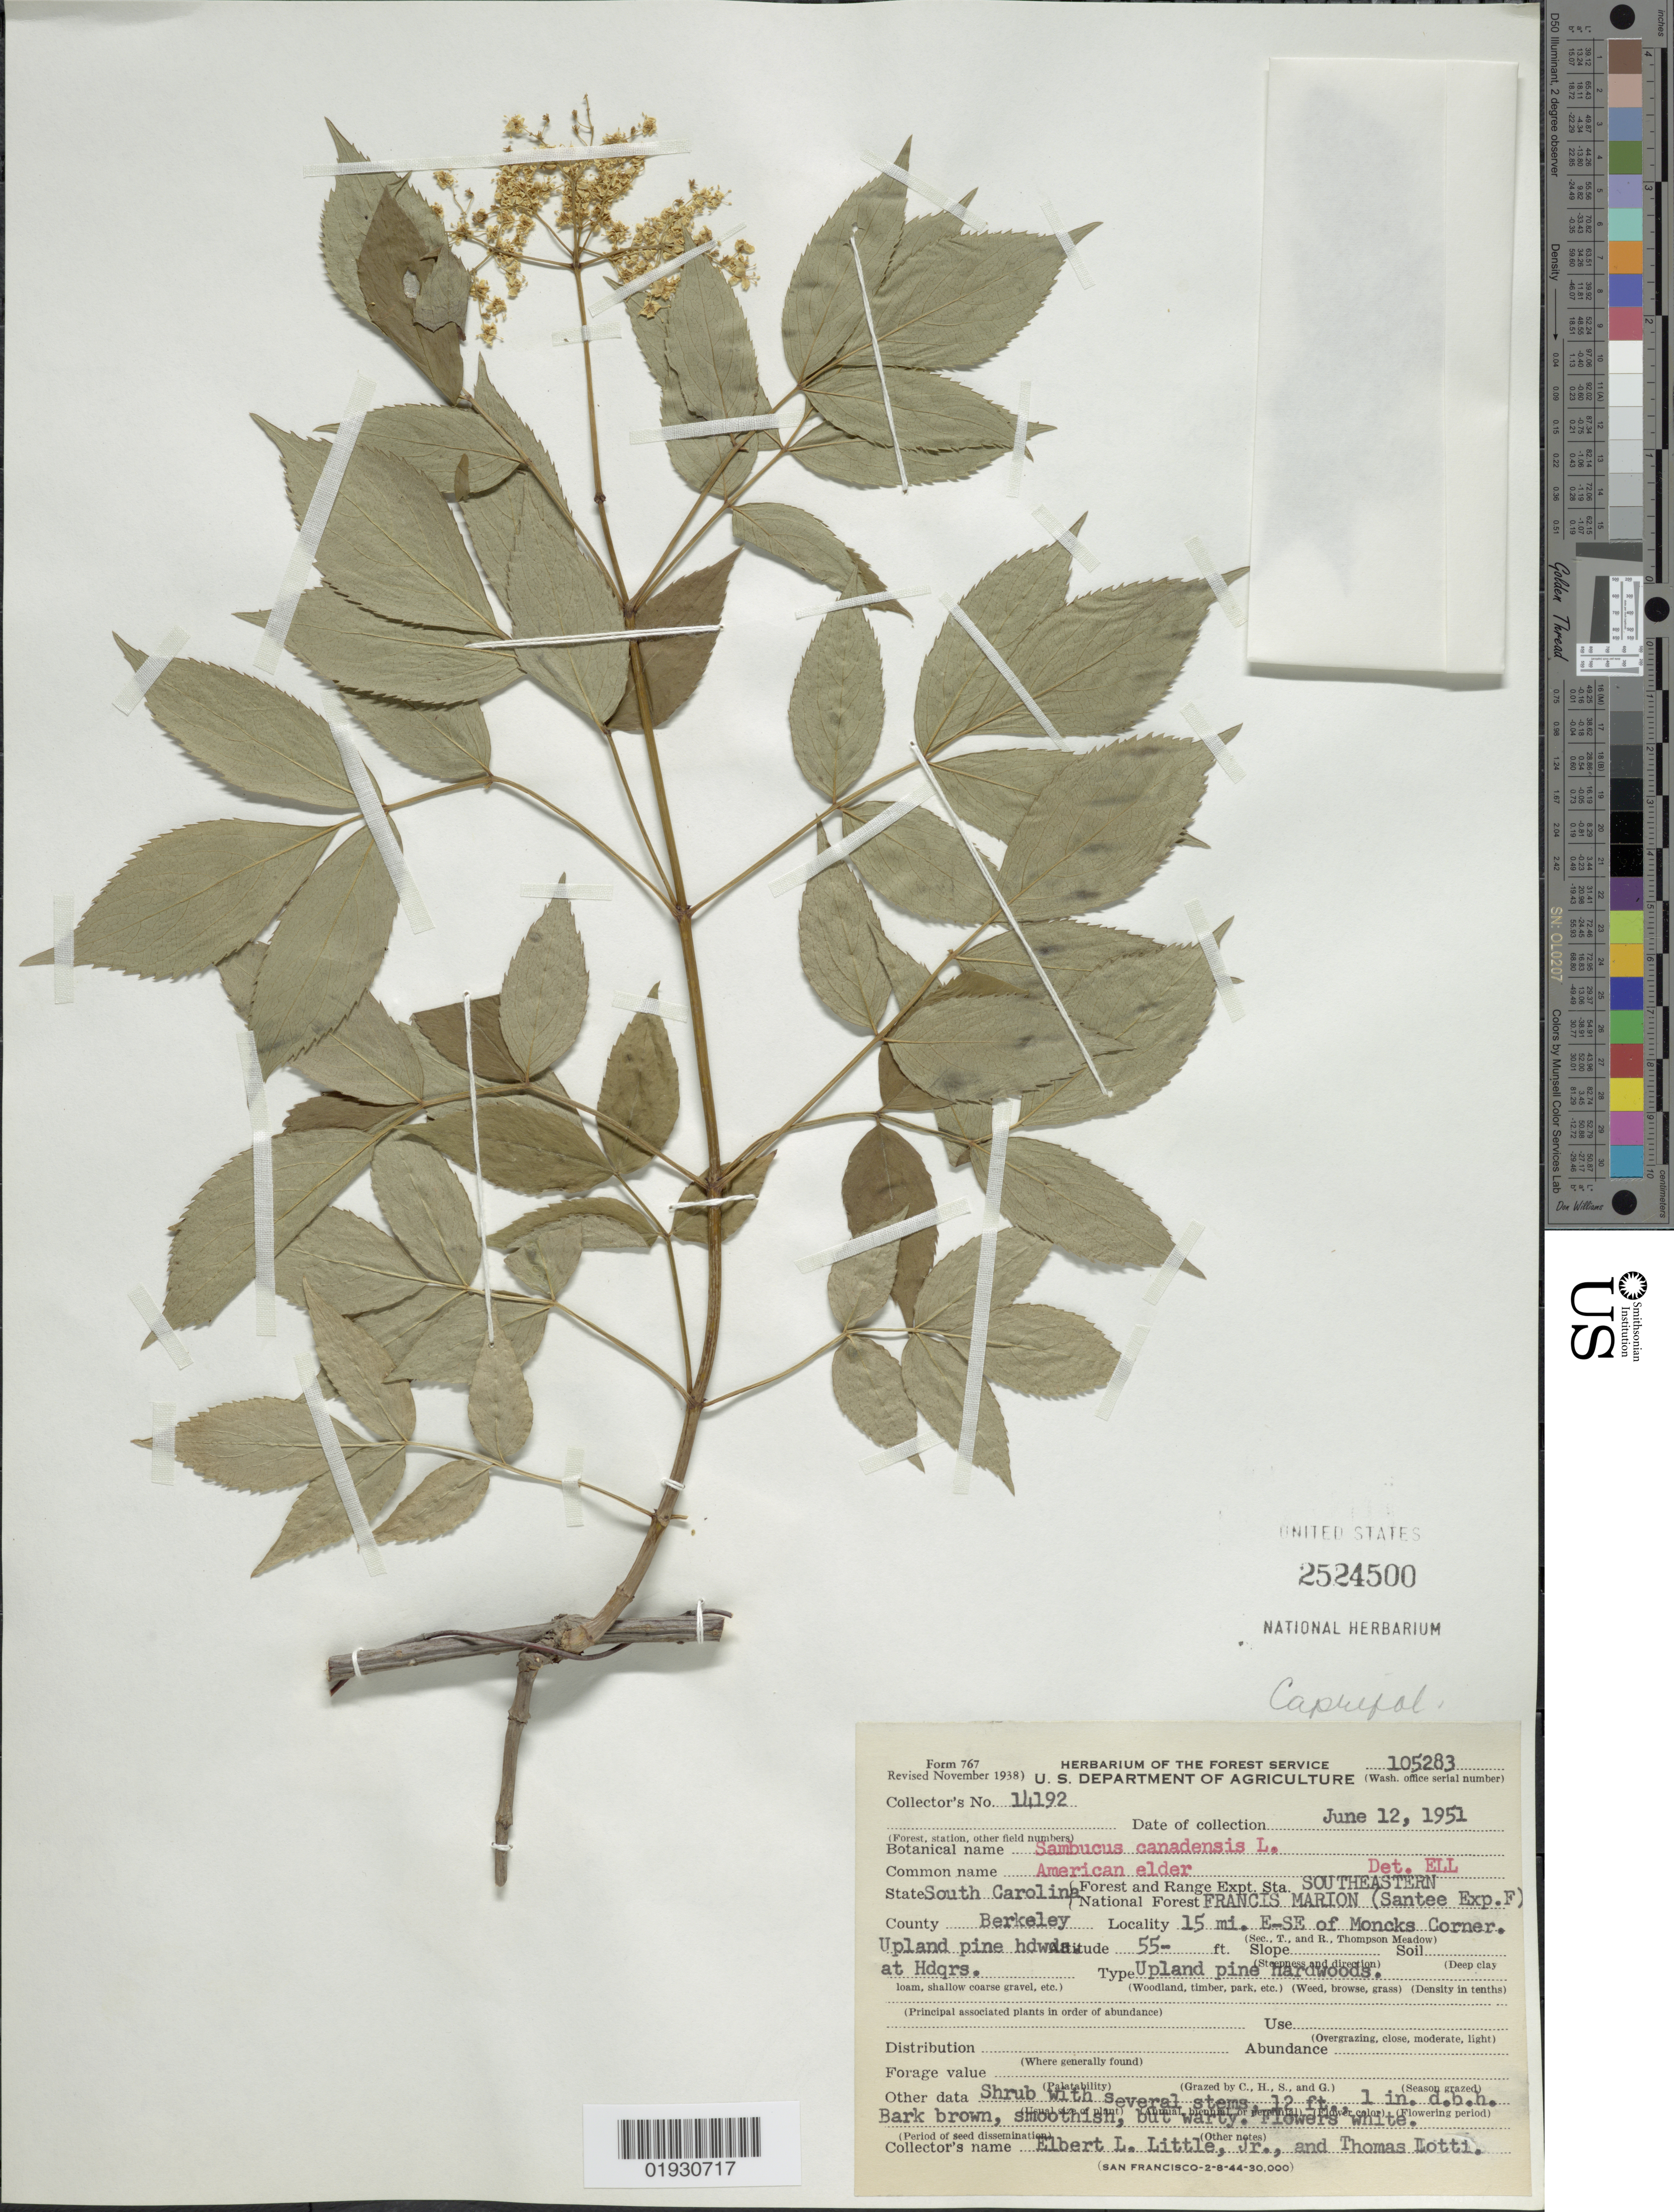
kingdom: Plantae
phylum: Tracheophyta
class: Magnoliopsida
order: Dipsacales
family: Viburnaceae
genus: Sambucus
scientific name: Sambucus canadensis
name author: L.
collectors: E. L. Little & T. Lotti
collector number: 14192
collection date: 1951-06-12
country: United States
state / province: South Carolina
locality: Southeastern Francis Marion (Santee Exp.F), County Berkeley, 15 mi. E-SE of Moncks Corner.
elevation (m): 17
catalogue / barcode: US 2524500